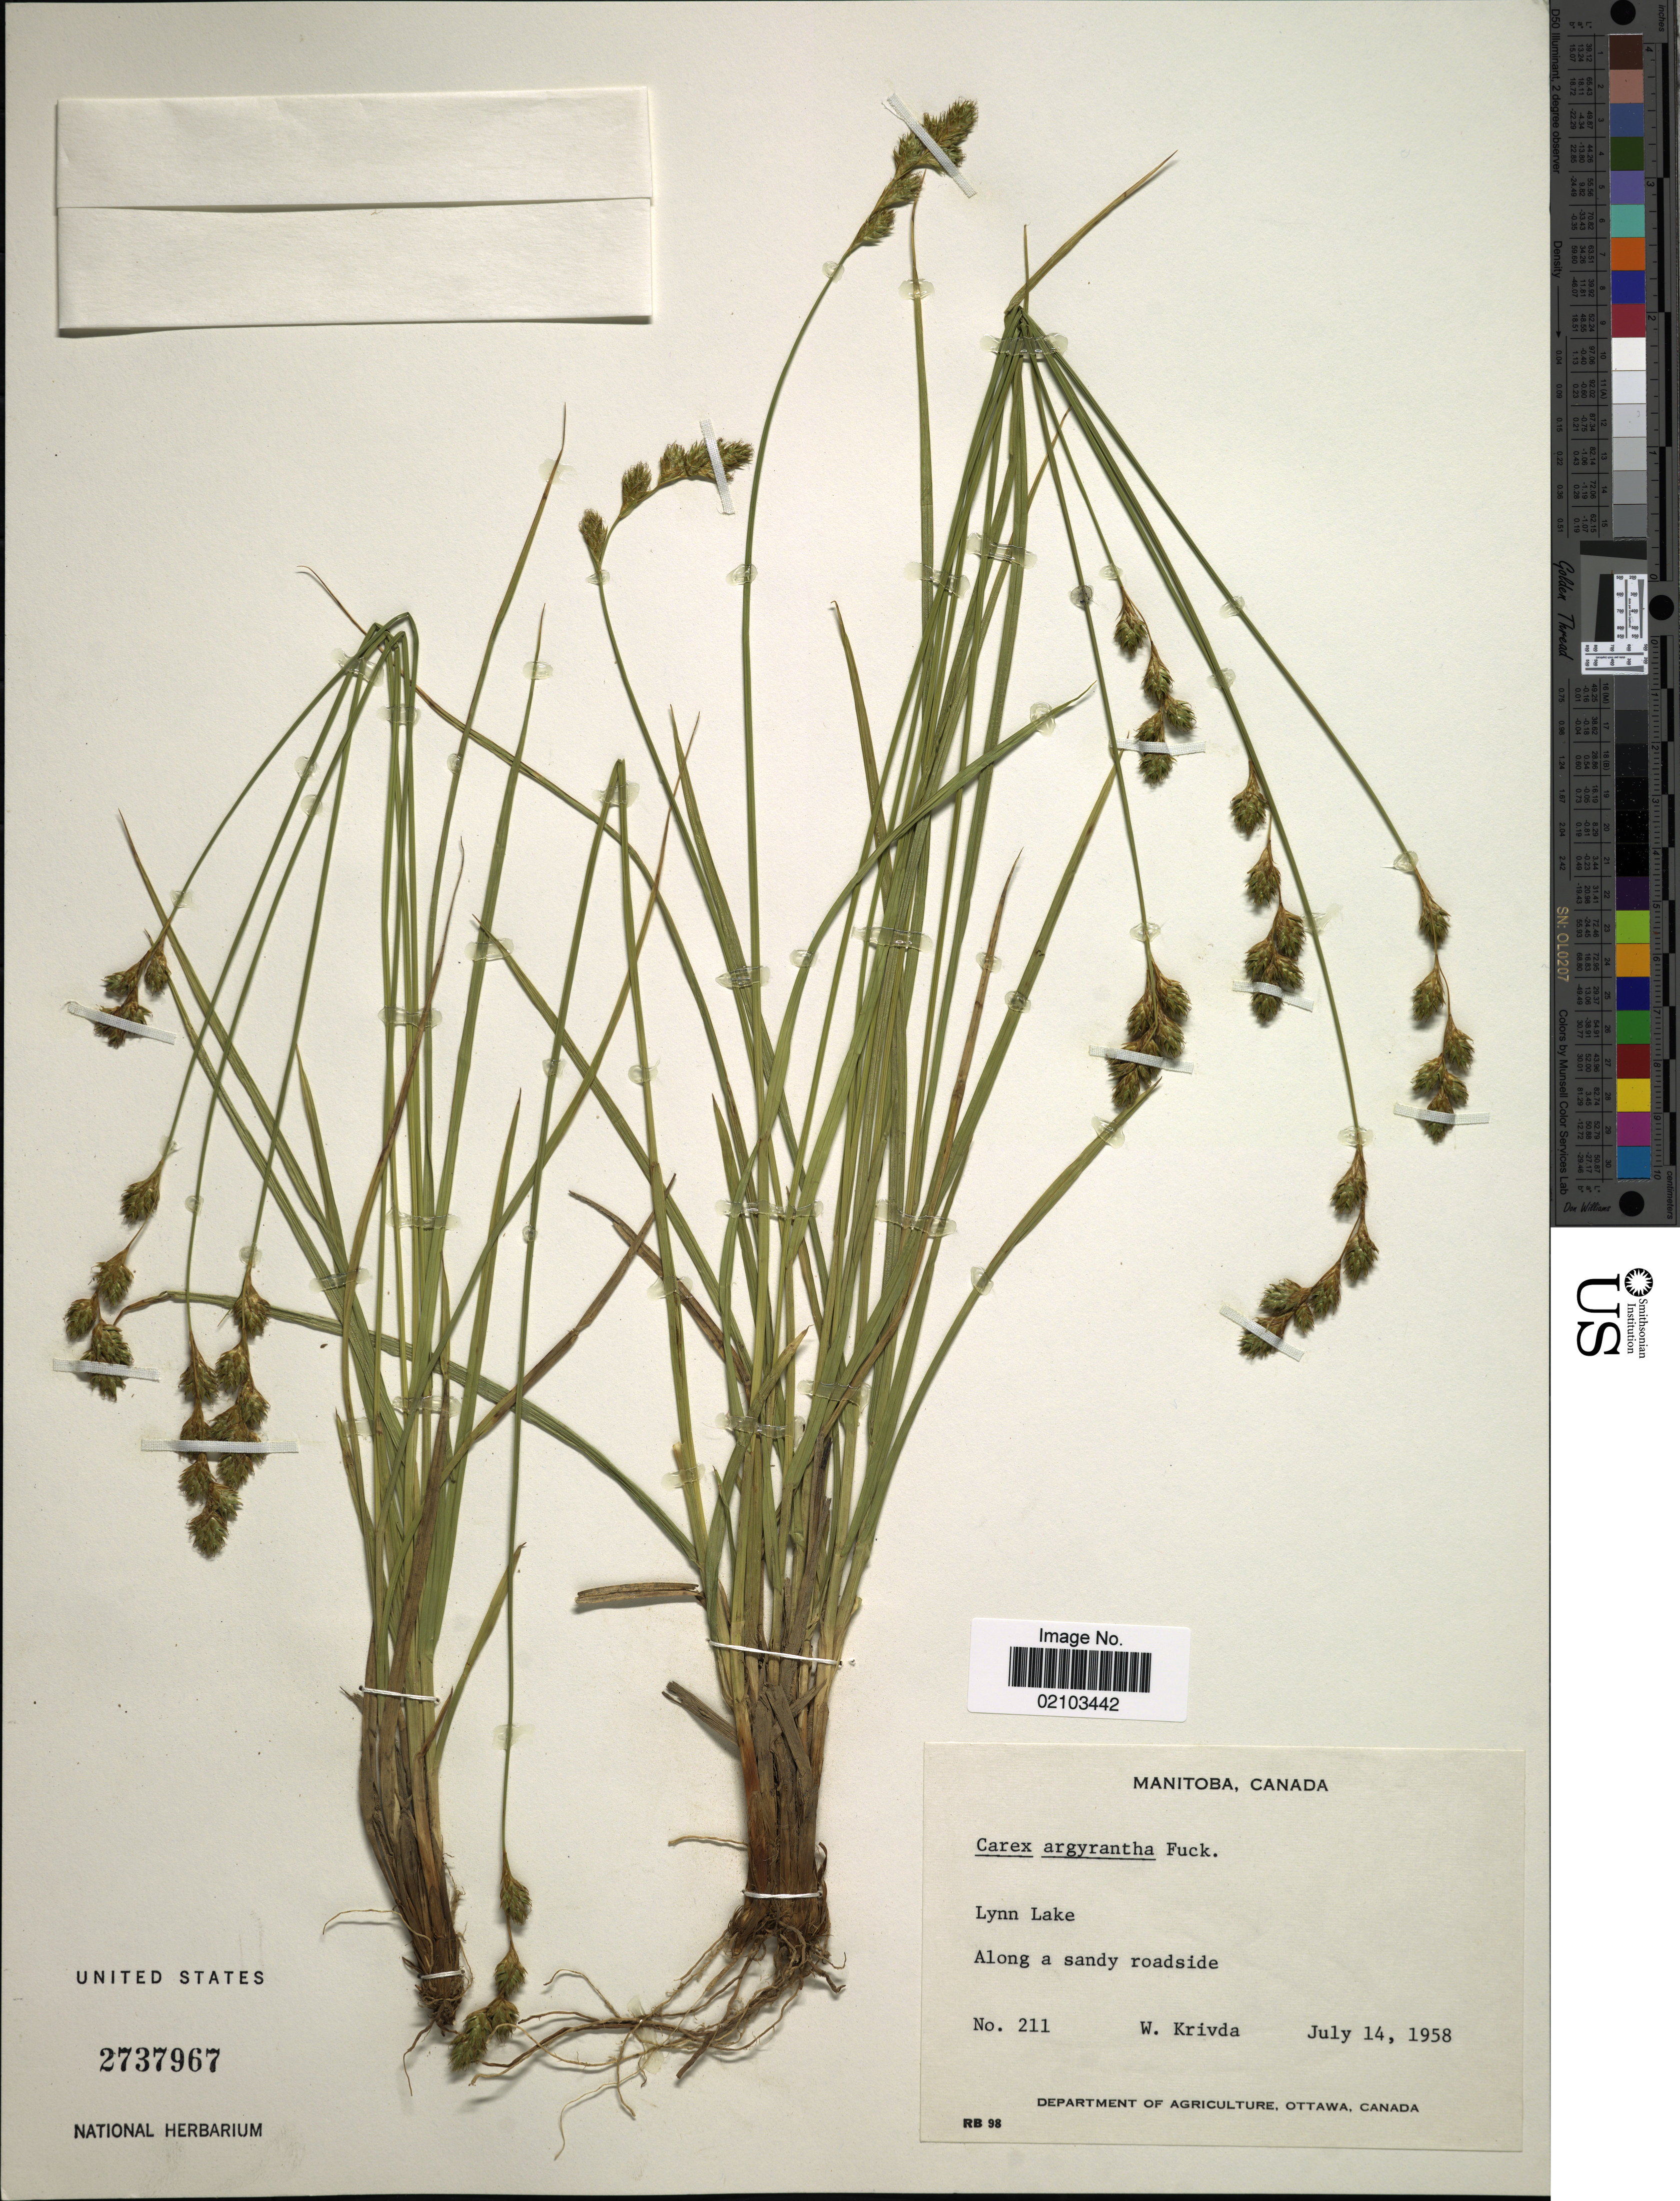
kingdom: Plantae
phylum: Tracheophyta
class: Liliopsida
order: Poales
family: Cyperaceae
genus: Carex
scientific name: Carex argyrantha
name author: Tuck. ex Boott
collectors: W. Krivda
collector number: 211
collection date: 1958-07-14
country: Canada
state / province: Manitoba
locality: Lynn Lake, along a sandy roadside.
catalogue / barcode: US 2737967